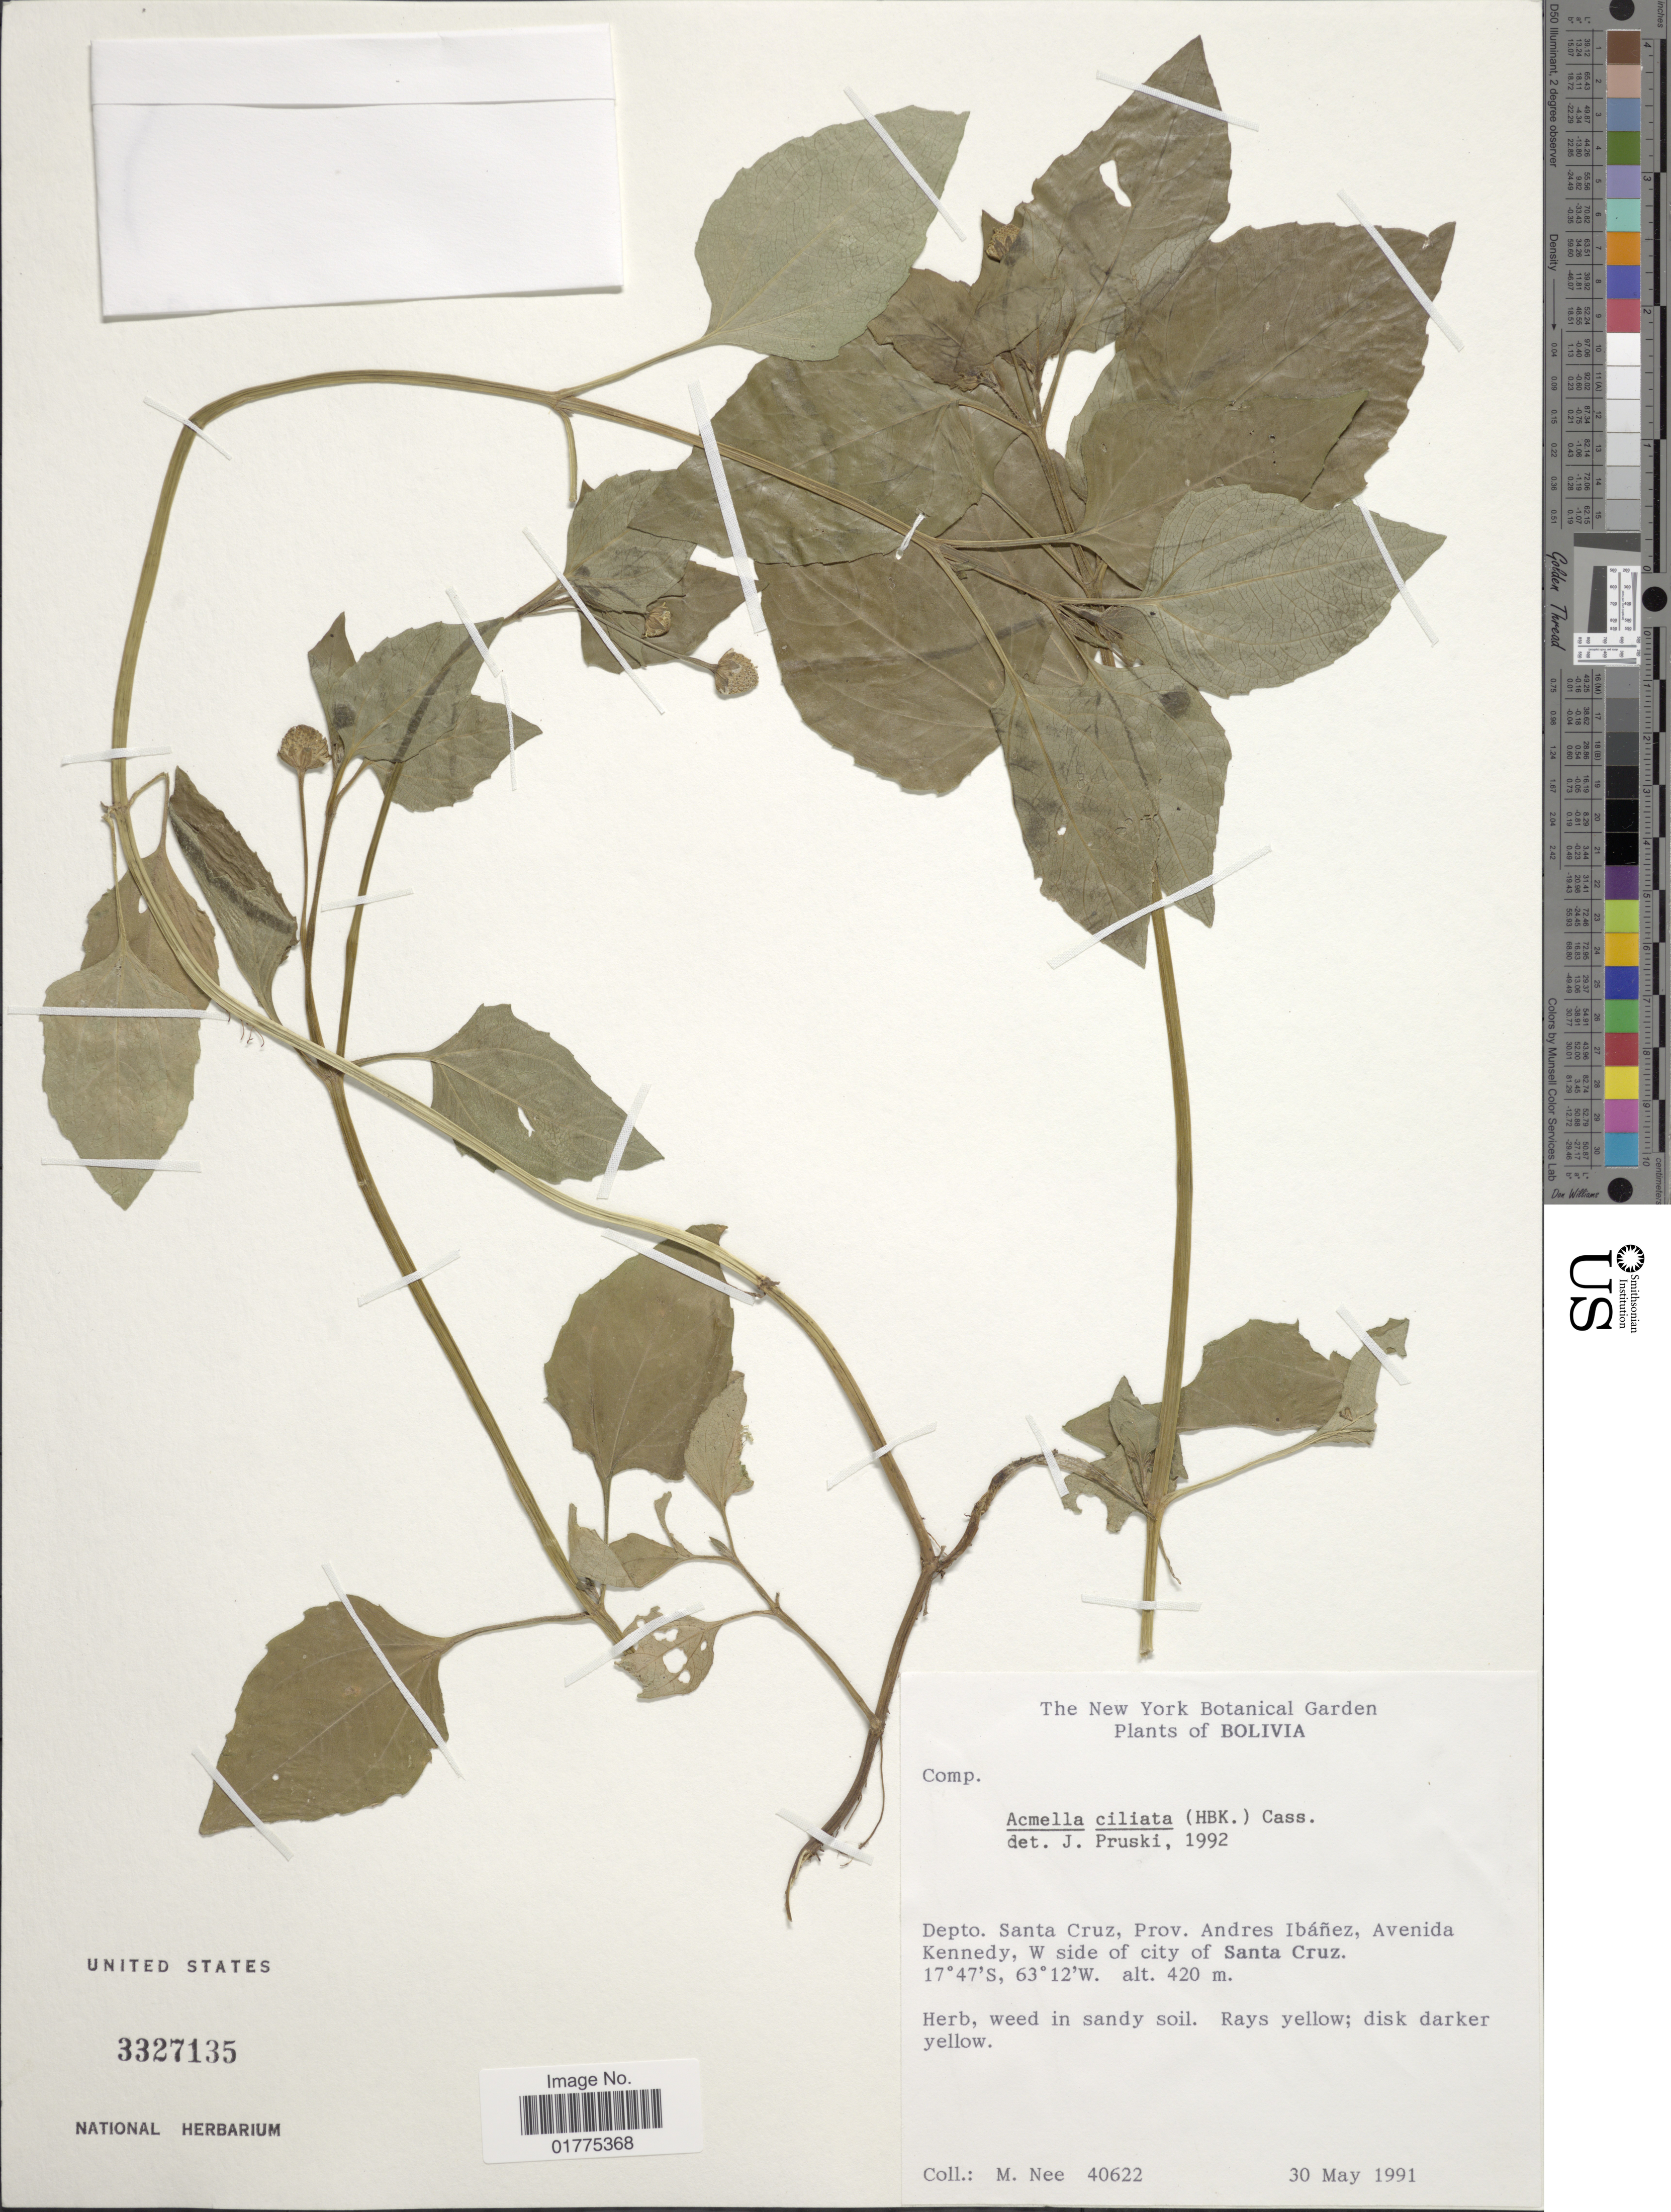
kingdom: Plantae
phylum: Tracheophyta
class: Magnoliopsida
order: Asterales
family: Asteraceae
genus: Acmella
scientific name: Acmella ciliata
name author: (Kunth) Cass.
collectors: M. Nee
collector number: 40622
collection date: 1991-05-30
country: Bolivia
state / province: Santa Cruz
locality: Depto. Santa Cruz, Prov. Andres Ibanez, Avenida Kennedy, W side of city of Santa Cruz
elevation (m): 420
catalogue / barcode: US 3327135